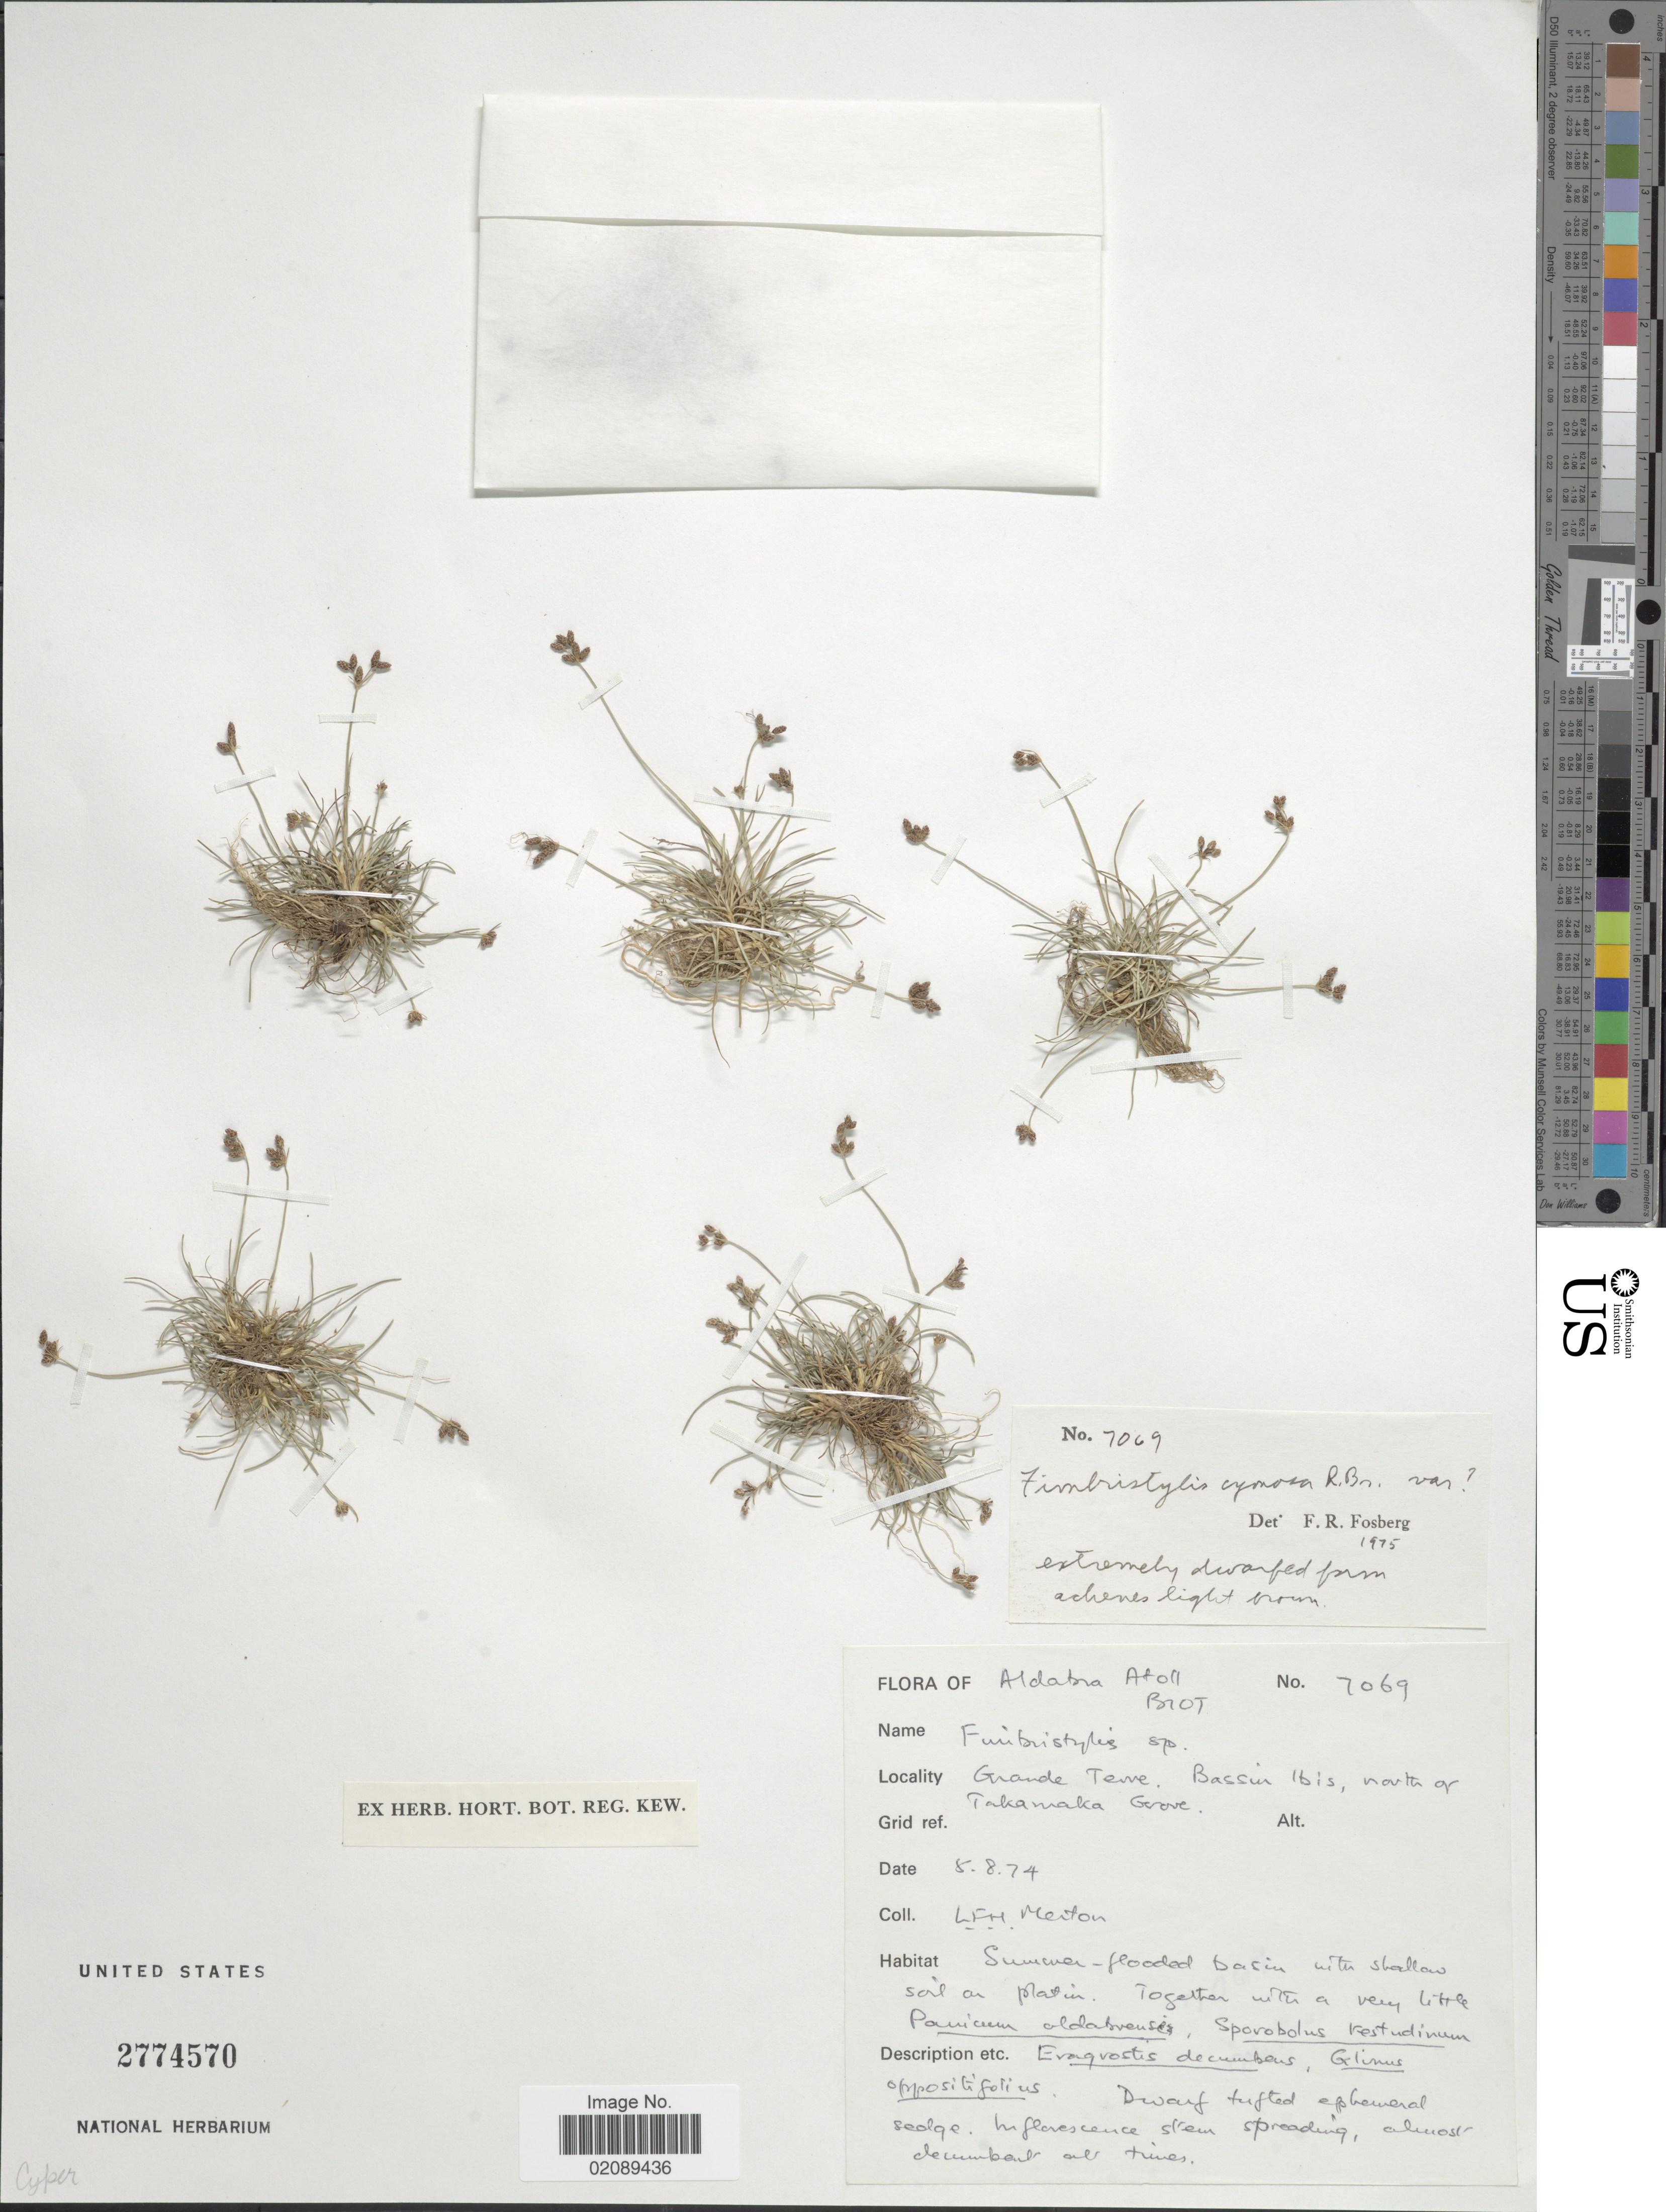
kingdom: Plantae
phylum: Tracheophyta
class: Liliopsida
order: Poales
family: Cyperaceae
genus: Fimbristylis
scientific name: Fimbristylis cymosa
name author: R. Br.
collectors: L. Merton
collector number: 7069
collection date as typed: Transcribed d/m/y: 5/8/74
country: Seychelles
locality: Aldabra Atoll, Grannde Terre, Bassin Ibis, north of Takamaka Grove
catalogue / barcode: US 2774570